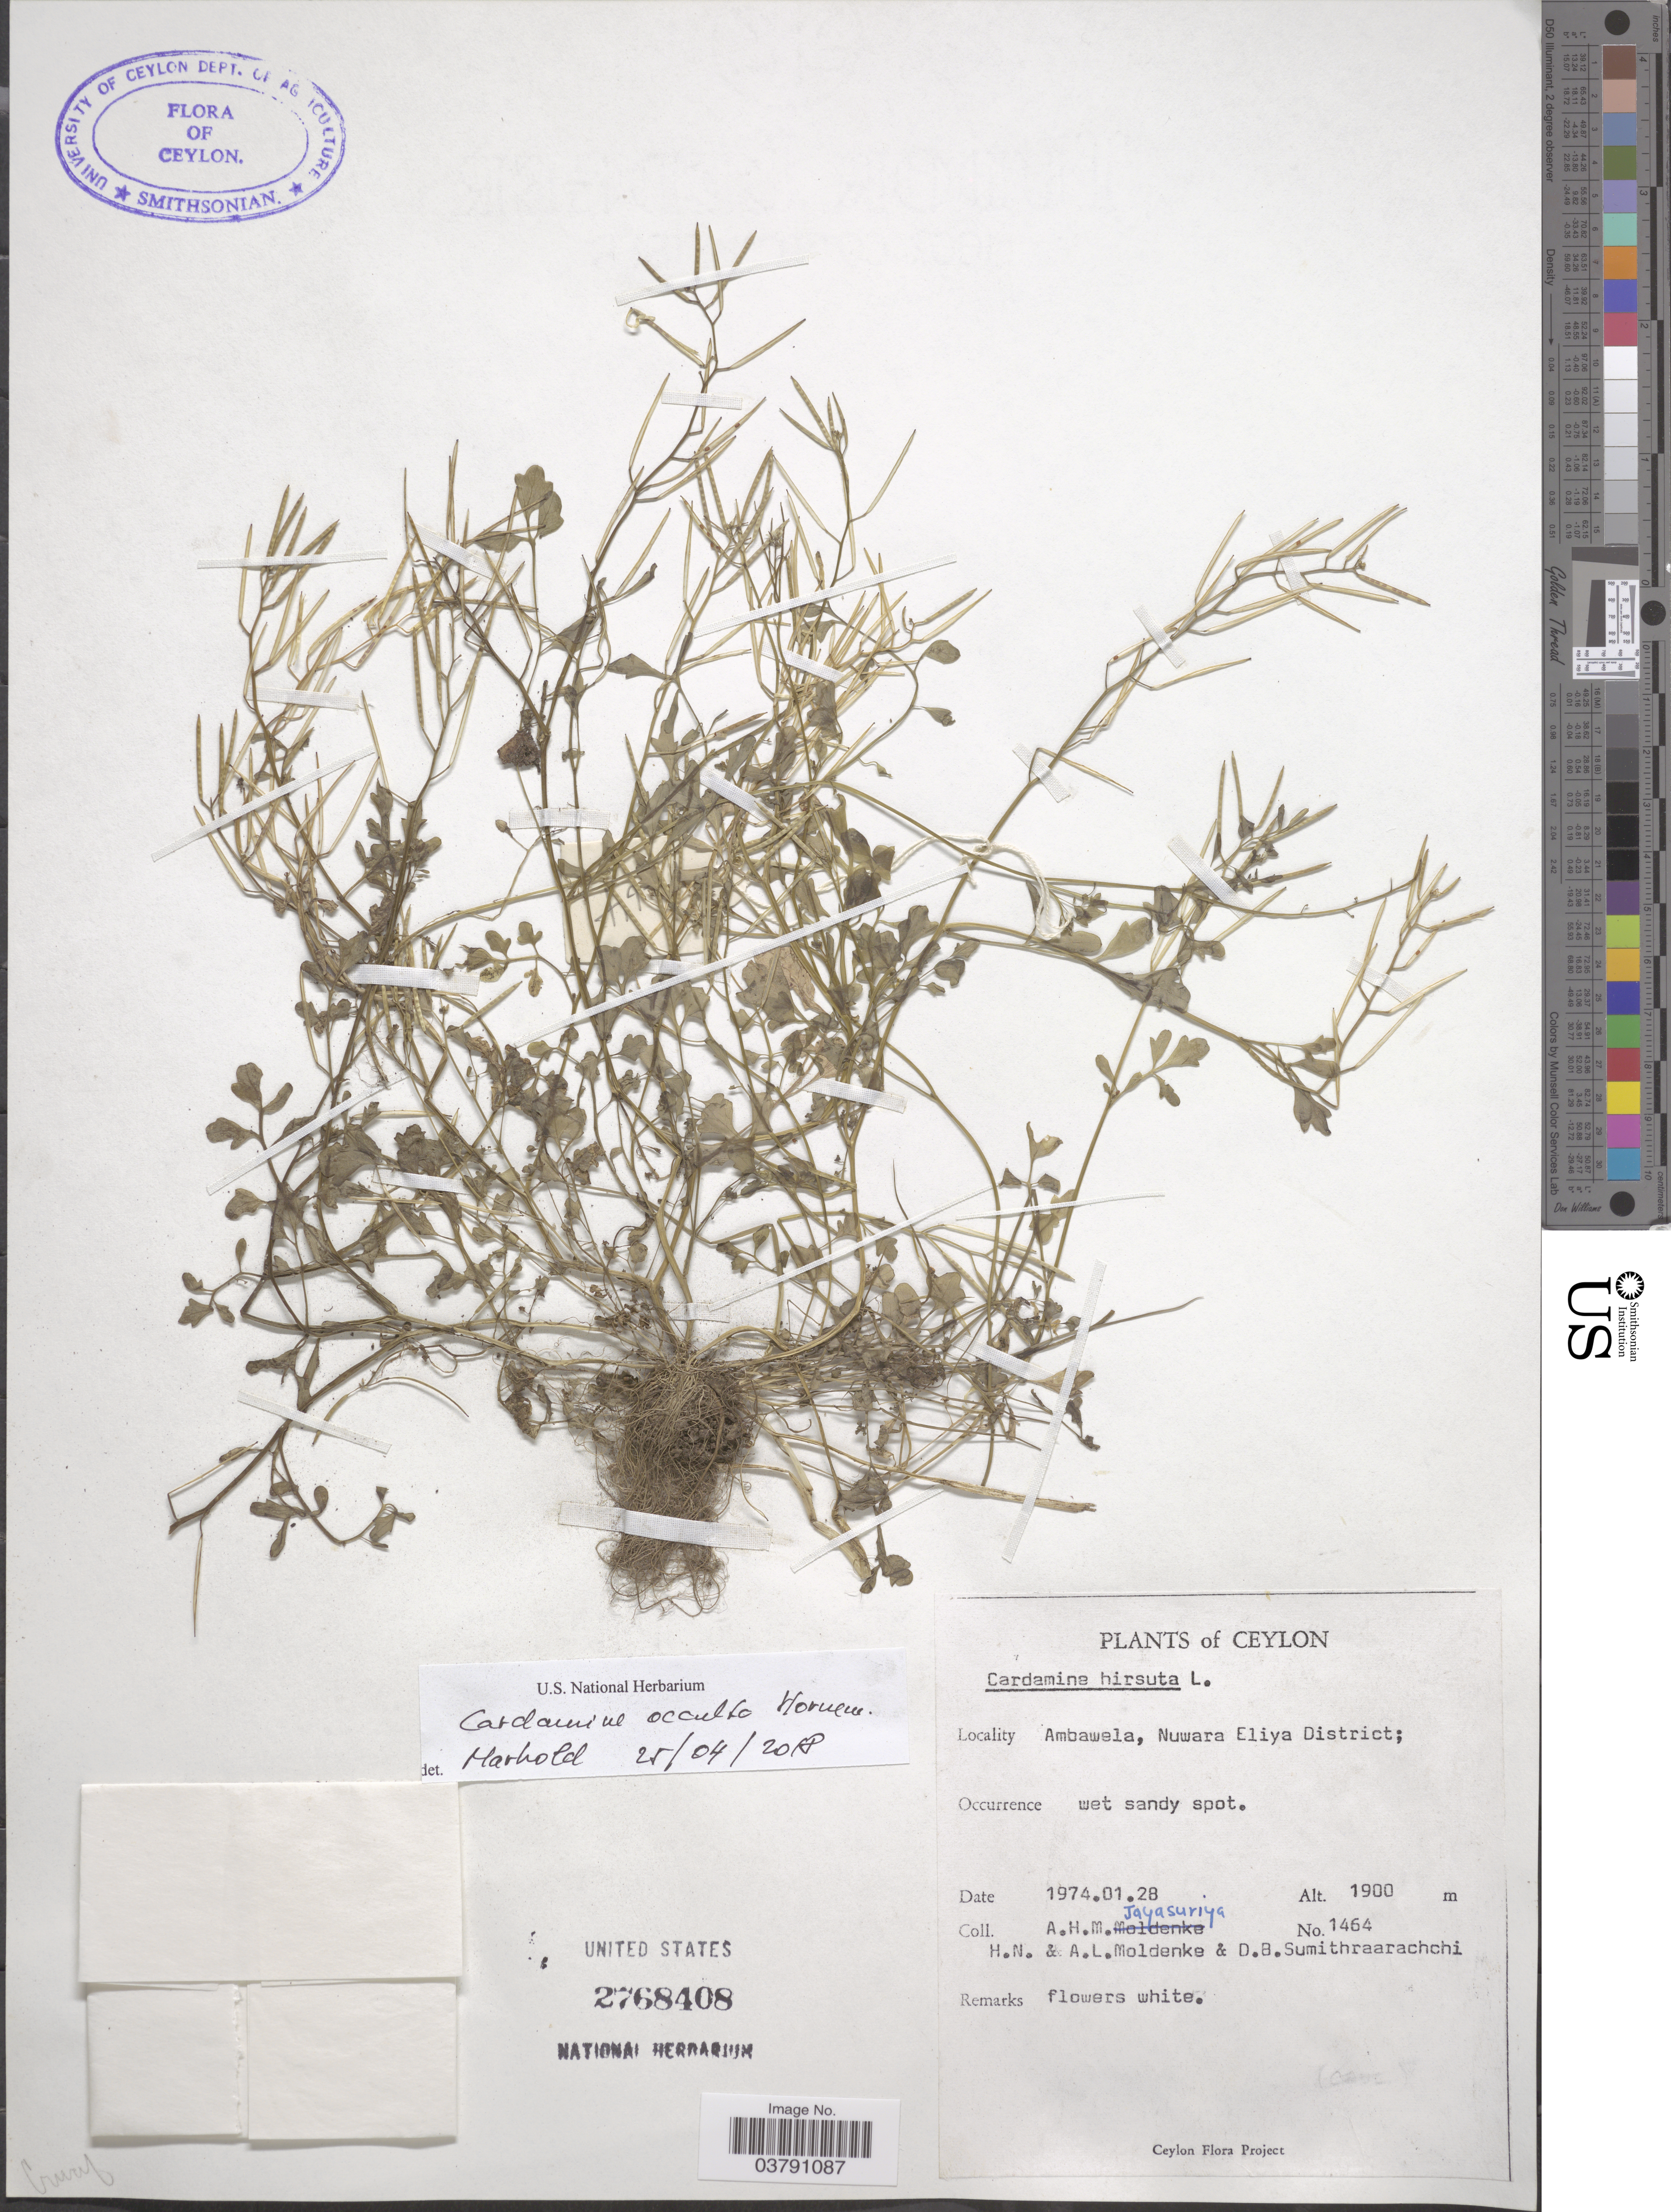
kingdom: Plantae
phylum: Tracheophyta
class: Magnoliopsida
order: Brassicales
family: Brassicaceae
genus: Cardamine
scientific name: Cardamine occulta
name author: Hornem.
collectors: A. H. Jayasuriya, H. N. Moldenke, A. L. Moldenke & D. B. Sumithraarachchi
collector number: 1464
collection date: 1974-01-28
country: Sri Lanka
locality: Ceylon. Ambawela, Nuwara Eliya District.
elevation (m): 1900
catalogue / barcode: US 2768408